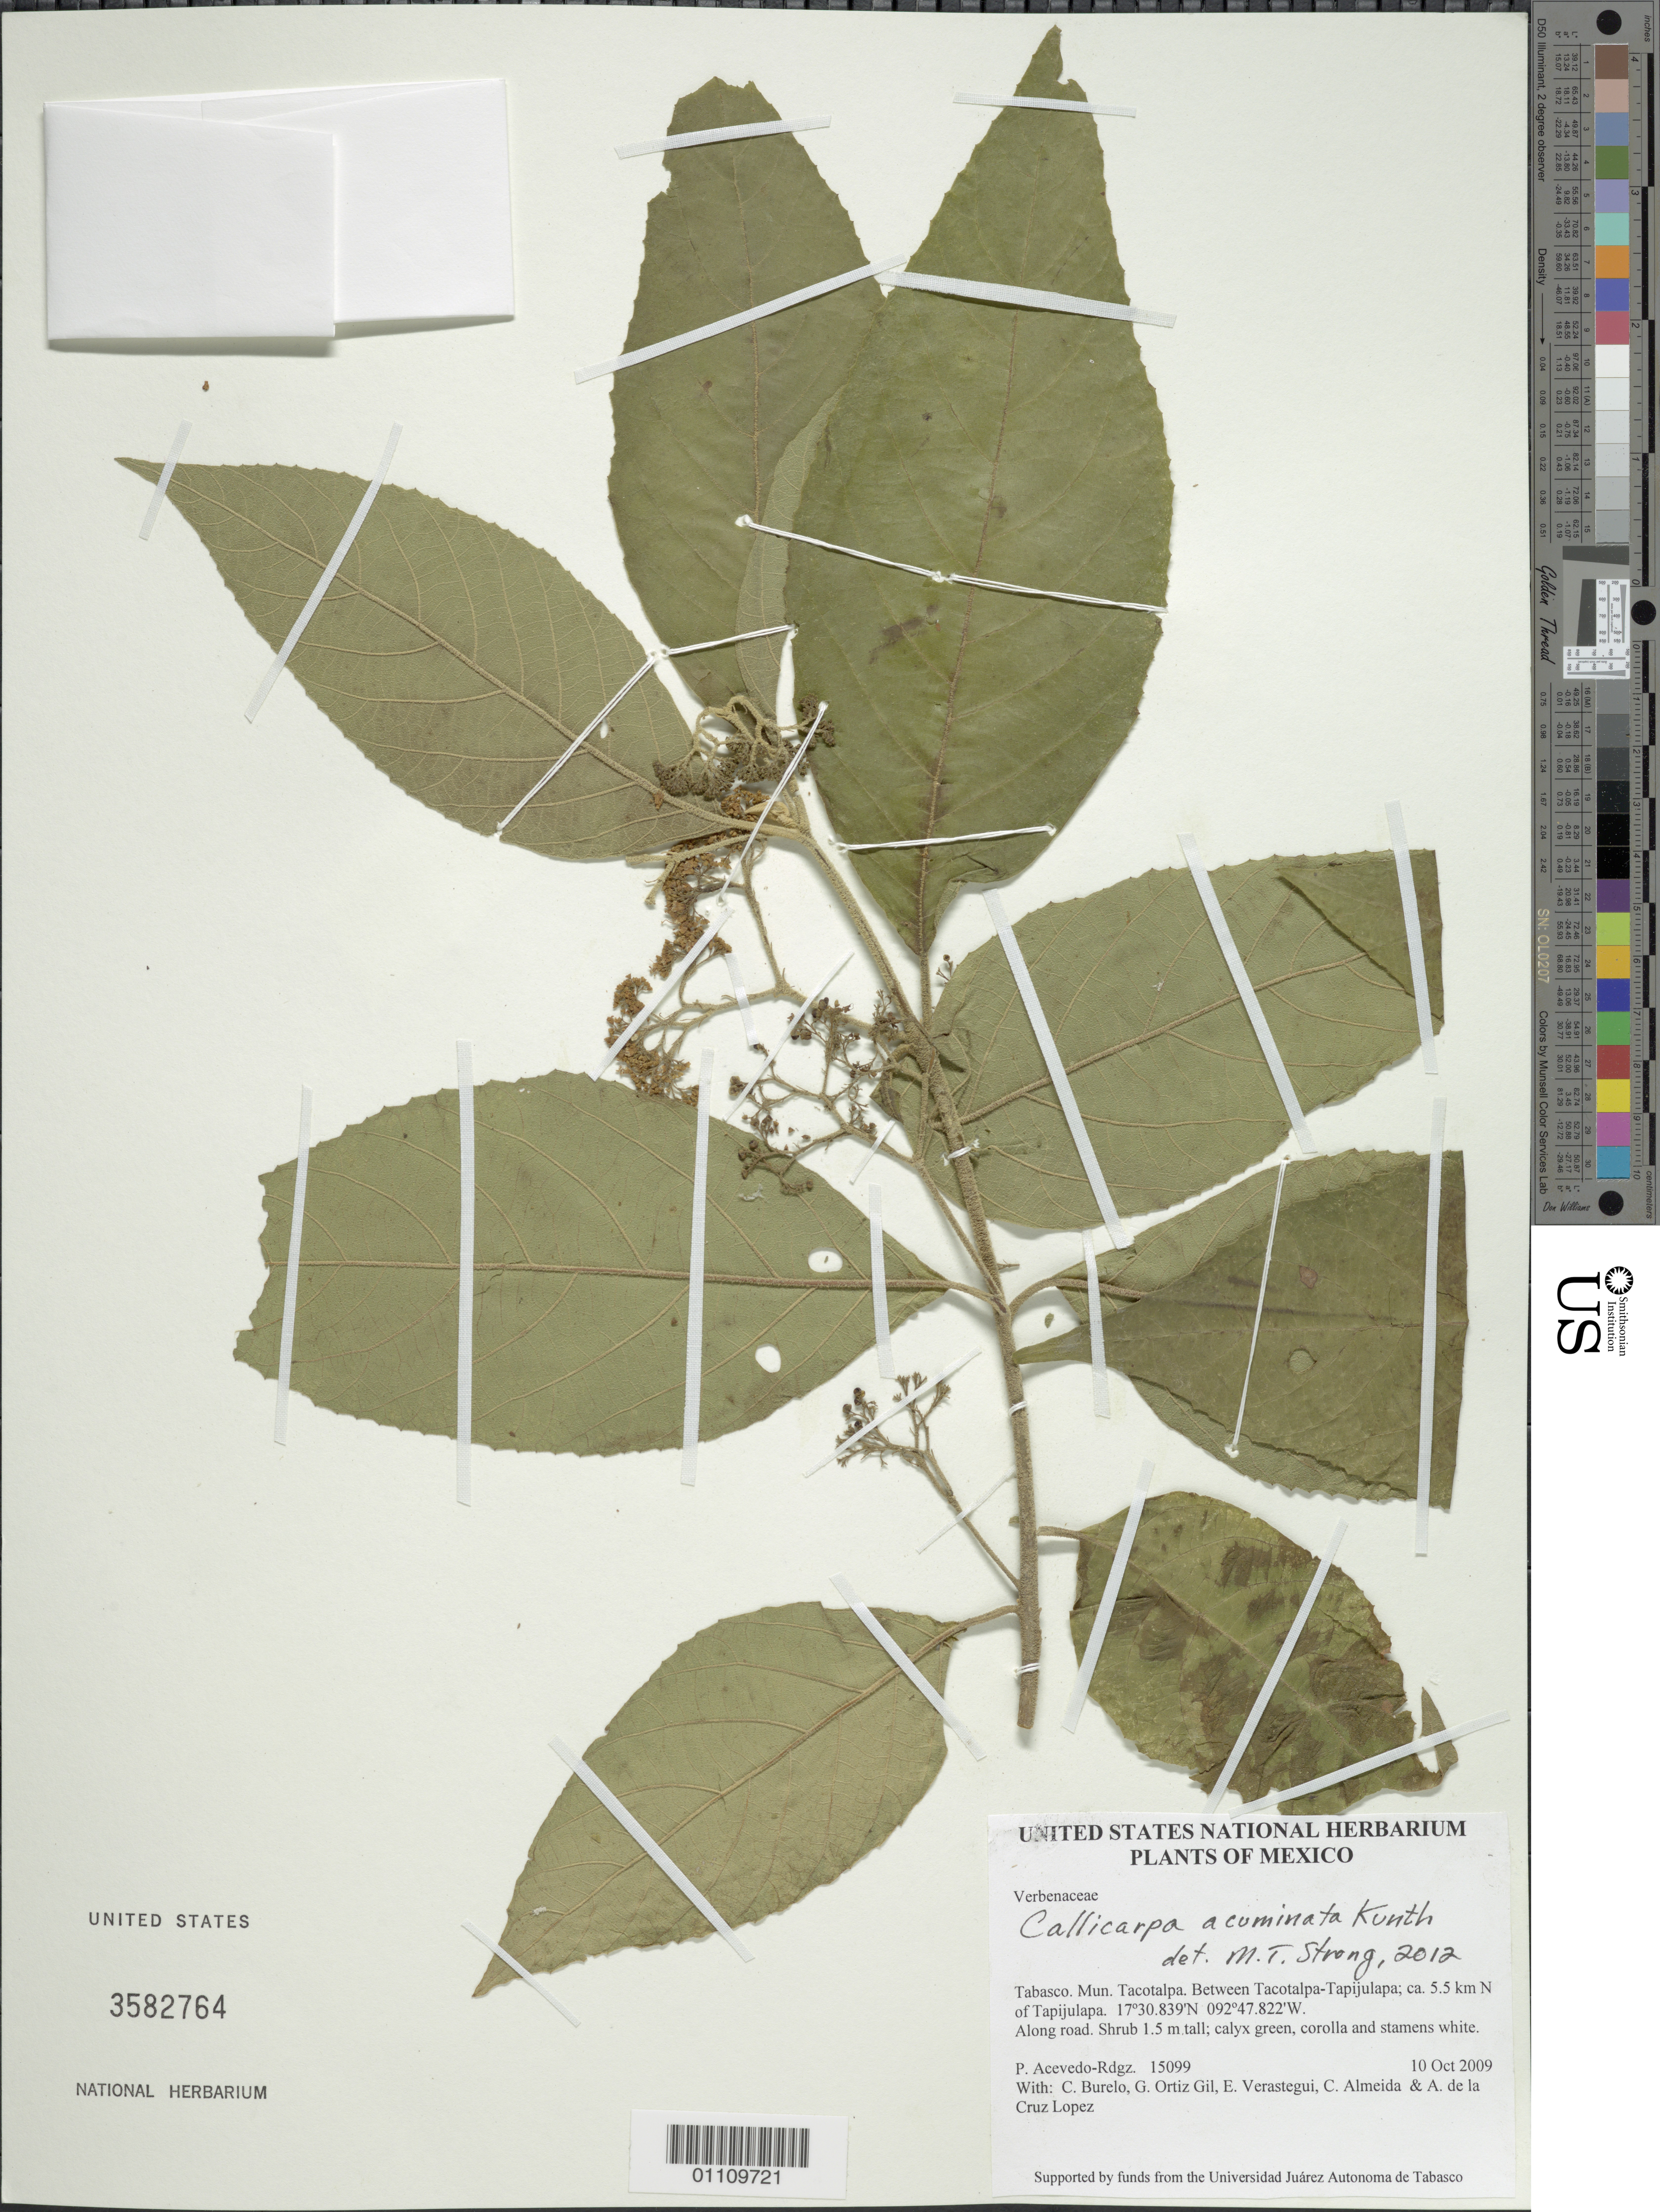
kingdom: Plantae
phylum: Tracheophyta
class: Magnoliopsida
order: Lamiales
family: Lamiaceae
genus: Callicarpa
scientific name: Callicarpa acuminata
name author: Kunth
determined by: Strong, M. T., (US), Smithsonian Institution - National Museum of Natural History (UNITED STATES)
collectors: P. Acevedo-Rodr., C. Burelo, G. Ortiz, E. Verastegui, C. Almeida & A. de la Cruz Lopez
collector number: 15099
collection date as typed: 10 Oct 2009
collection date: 2009-10-10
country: Mexico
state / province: Tabasco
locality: Mun. Tacotalpa. Between Tacotalpa-Tapijulapa; ca. 5.5 km N of Tapijulapa.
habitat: Along road.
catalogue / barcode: US 3582764